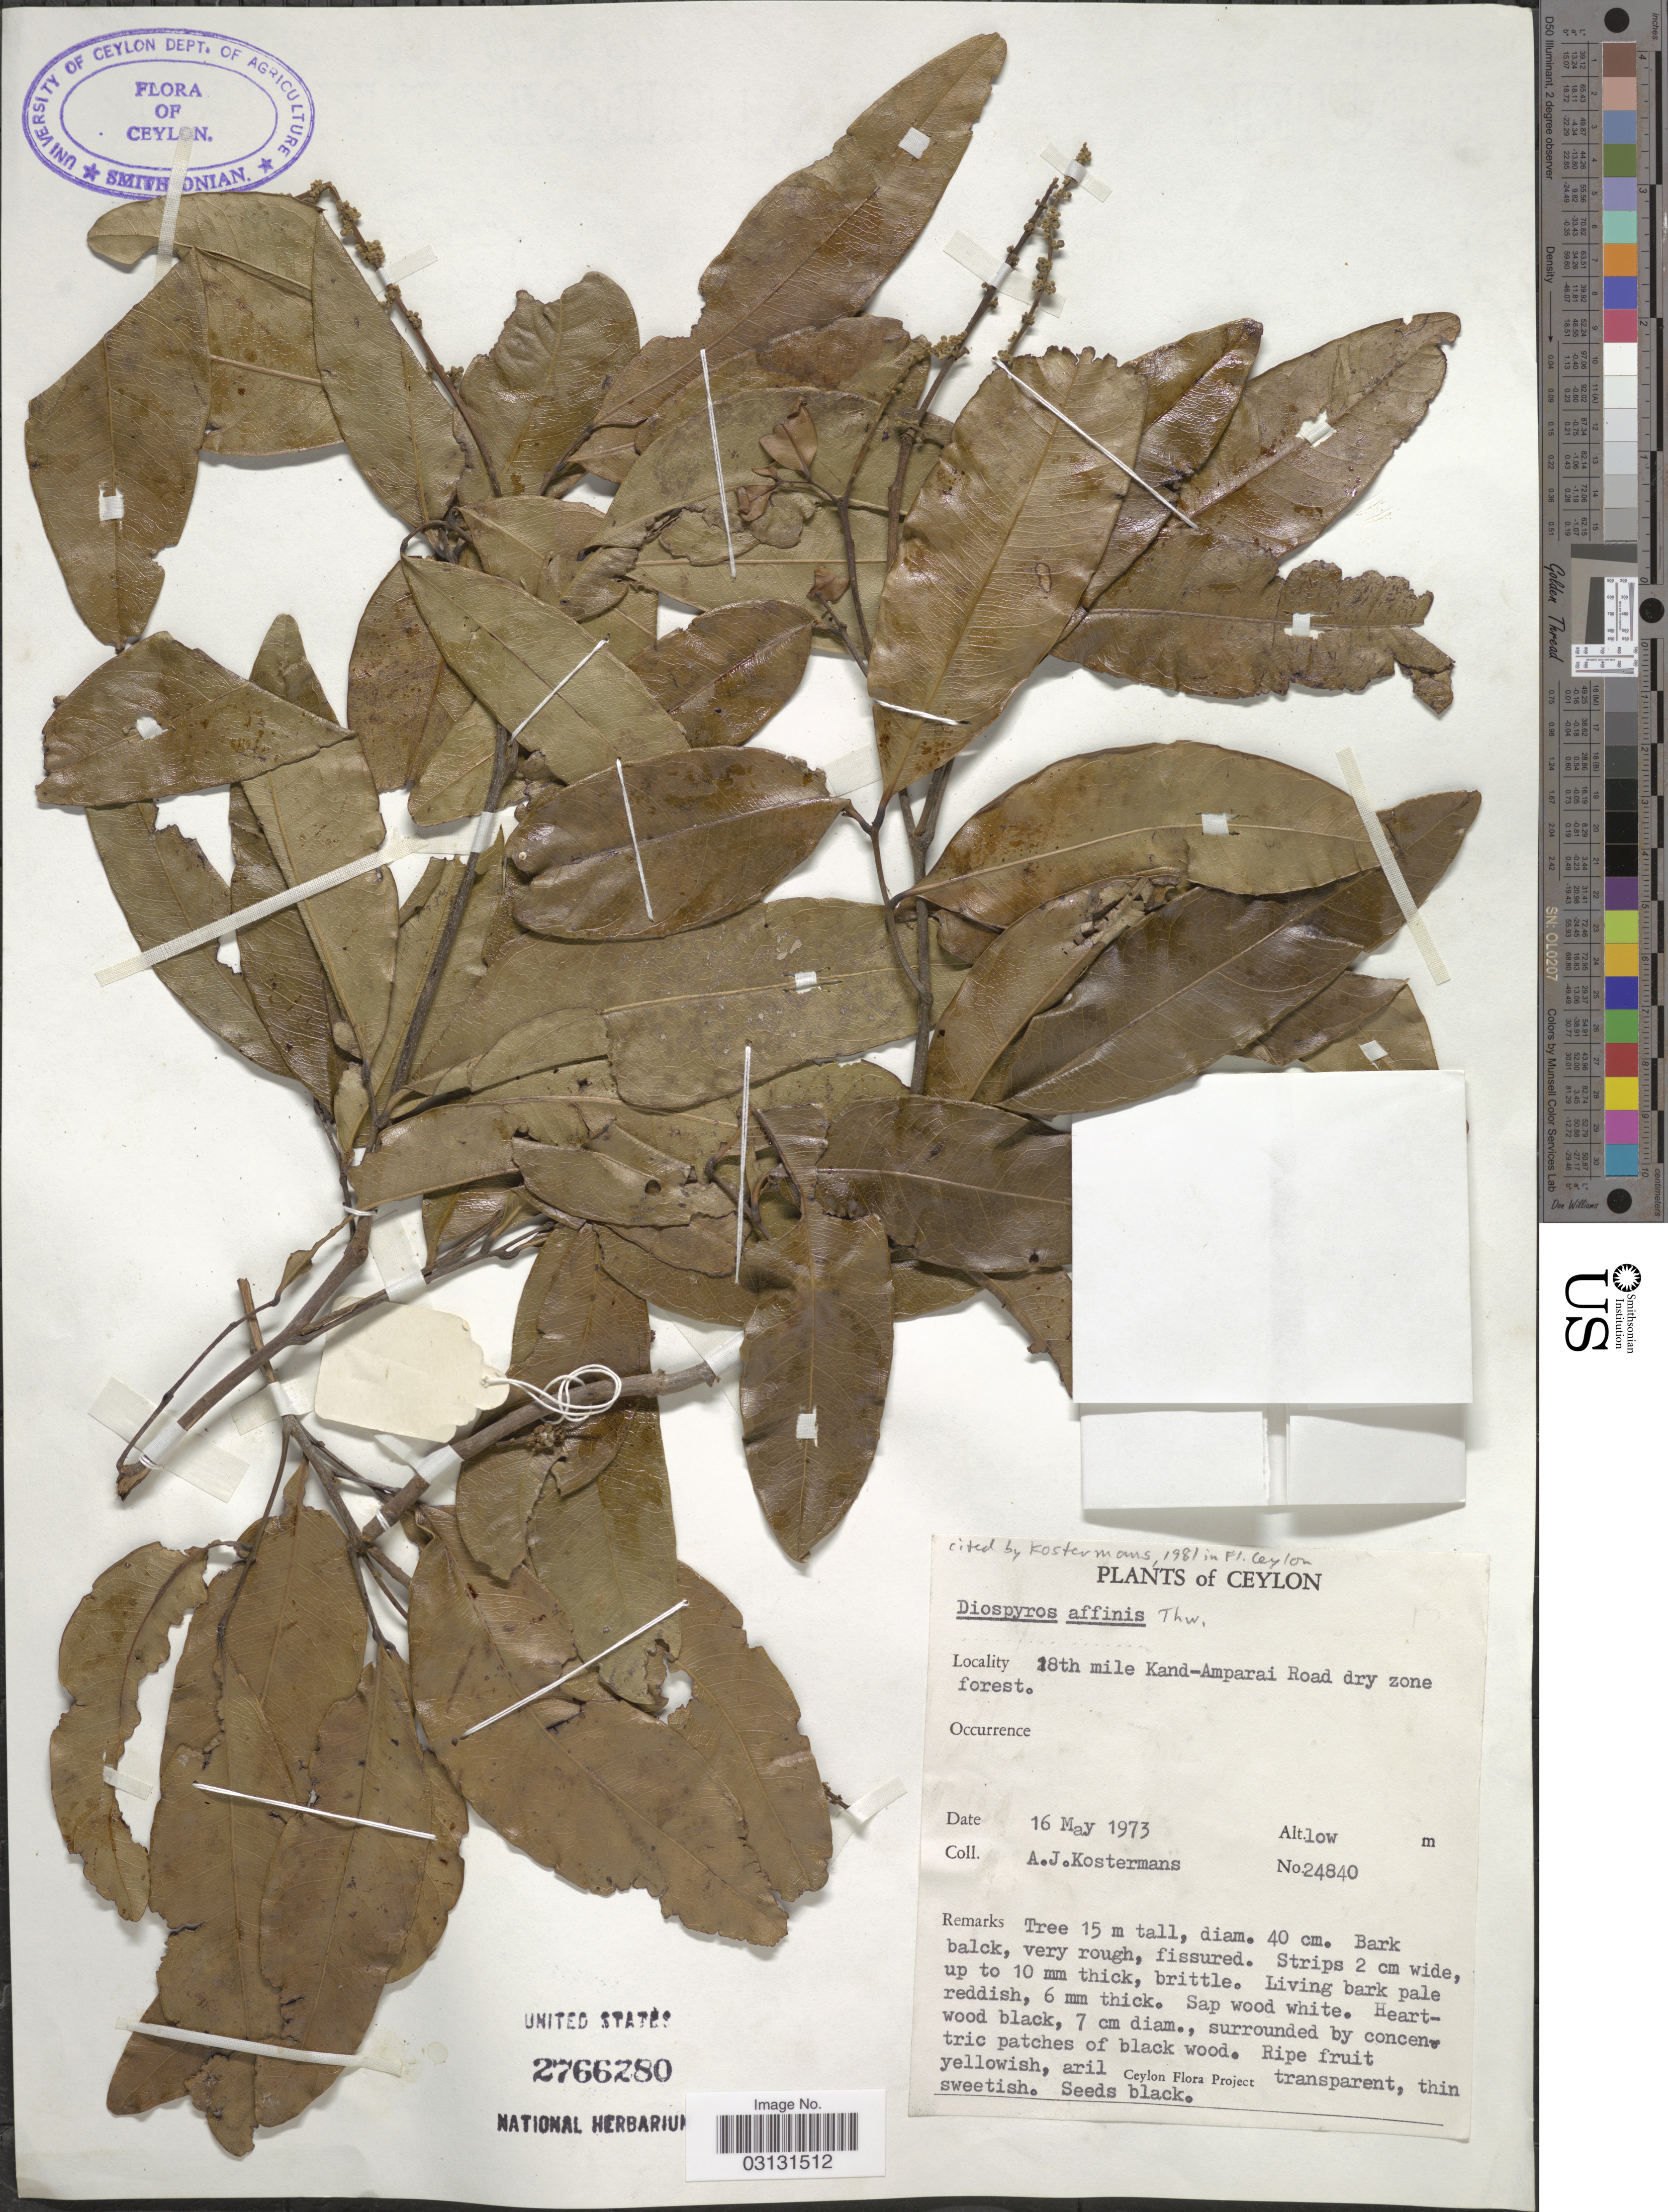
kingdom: Plantae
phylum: Tracheophyta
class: Magnoliopsida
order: Ericales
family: Ebenaceae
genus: Diospyros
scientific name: Diospyros affinis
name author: Thwaites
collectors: A. J. G. Kostermans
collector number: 24840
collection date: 1973-05-16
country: Sri Lanka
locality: Ceylon. 18th mile Kand-Amparai Road dry zone forest.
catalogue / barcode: US 2766280